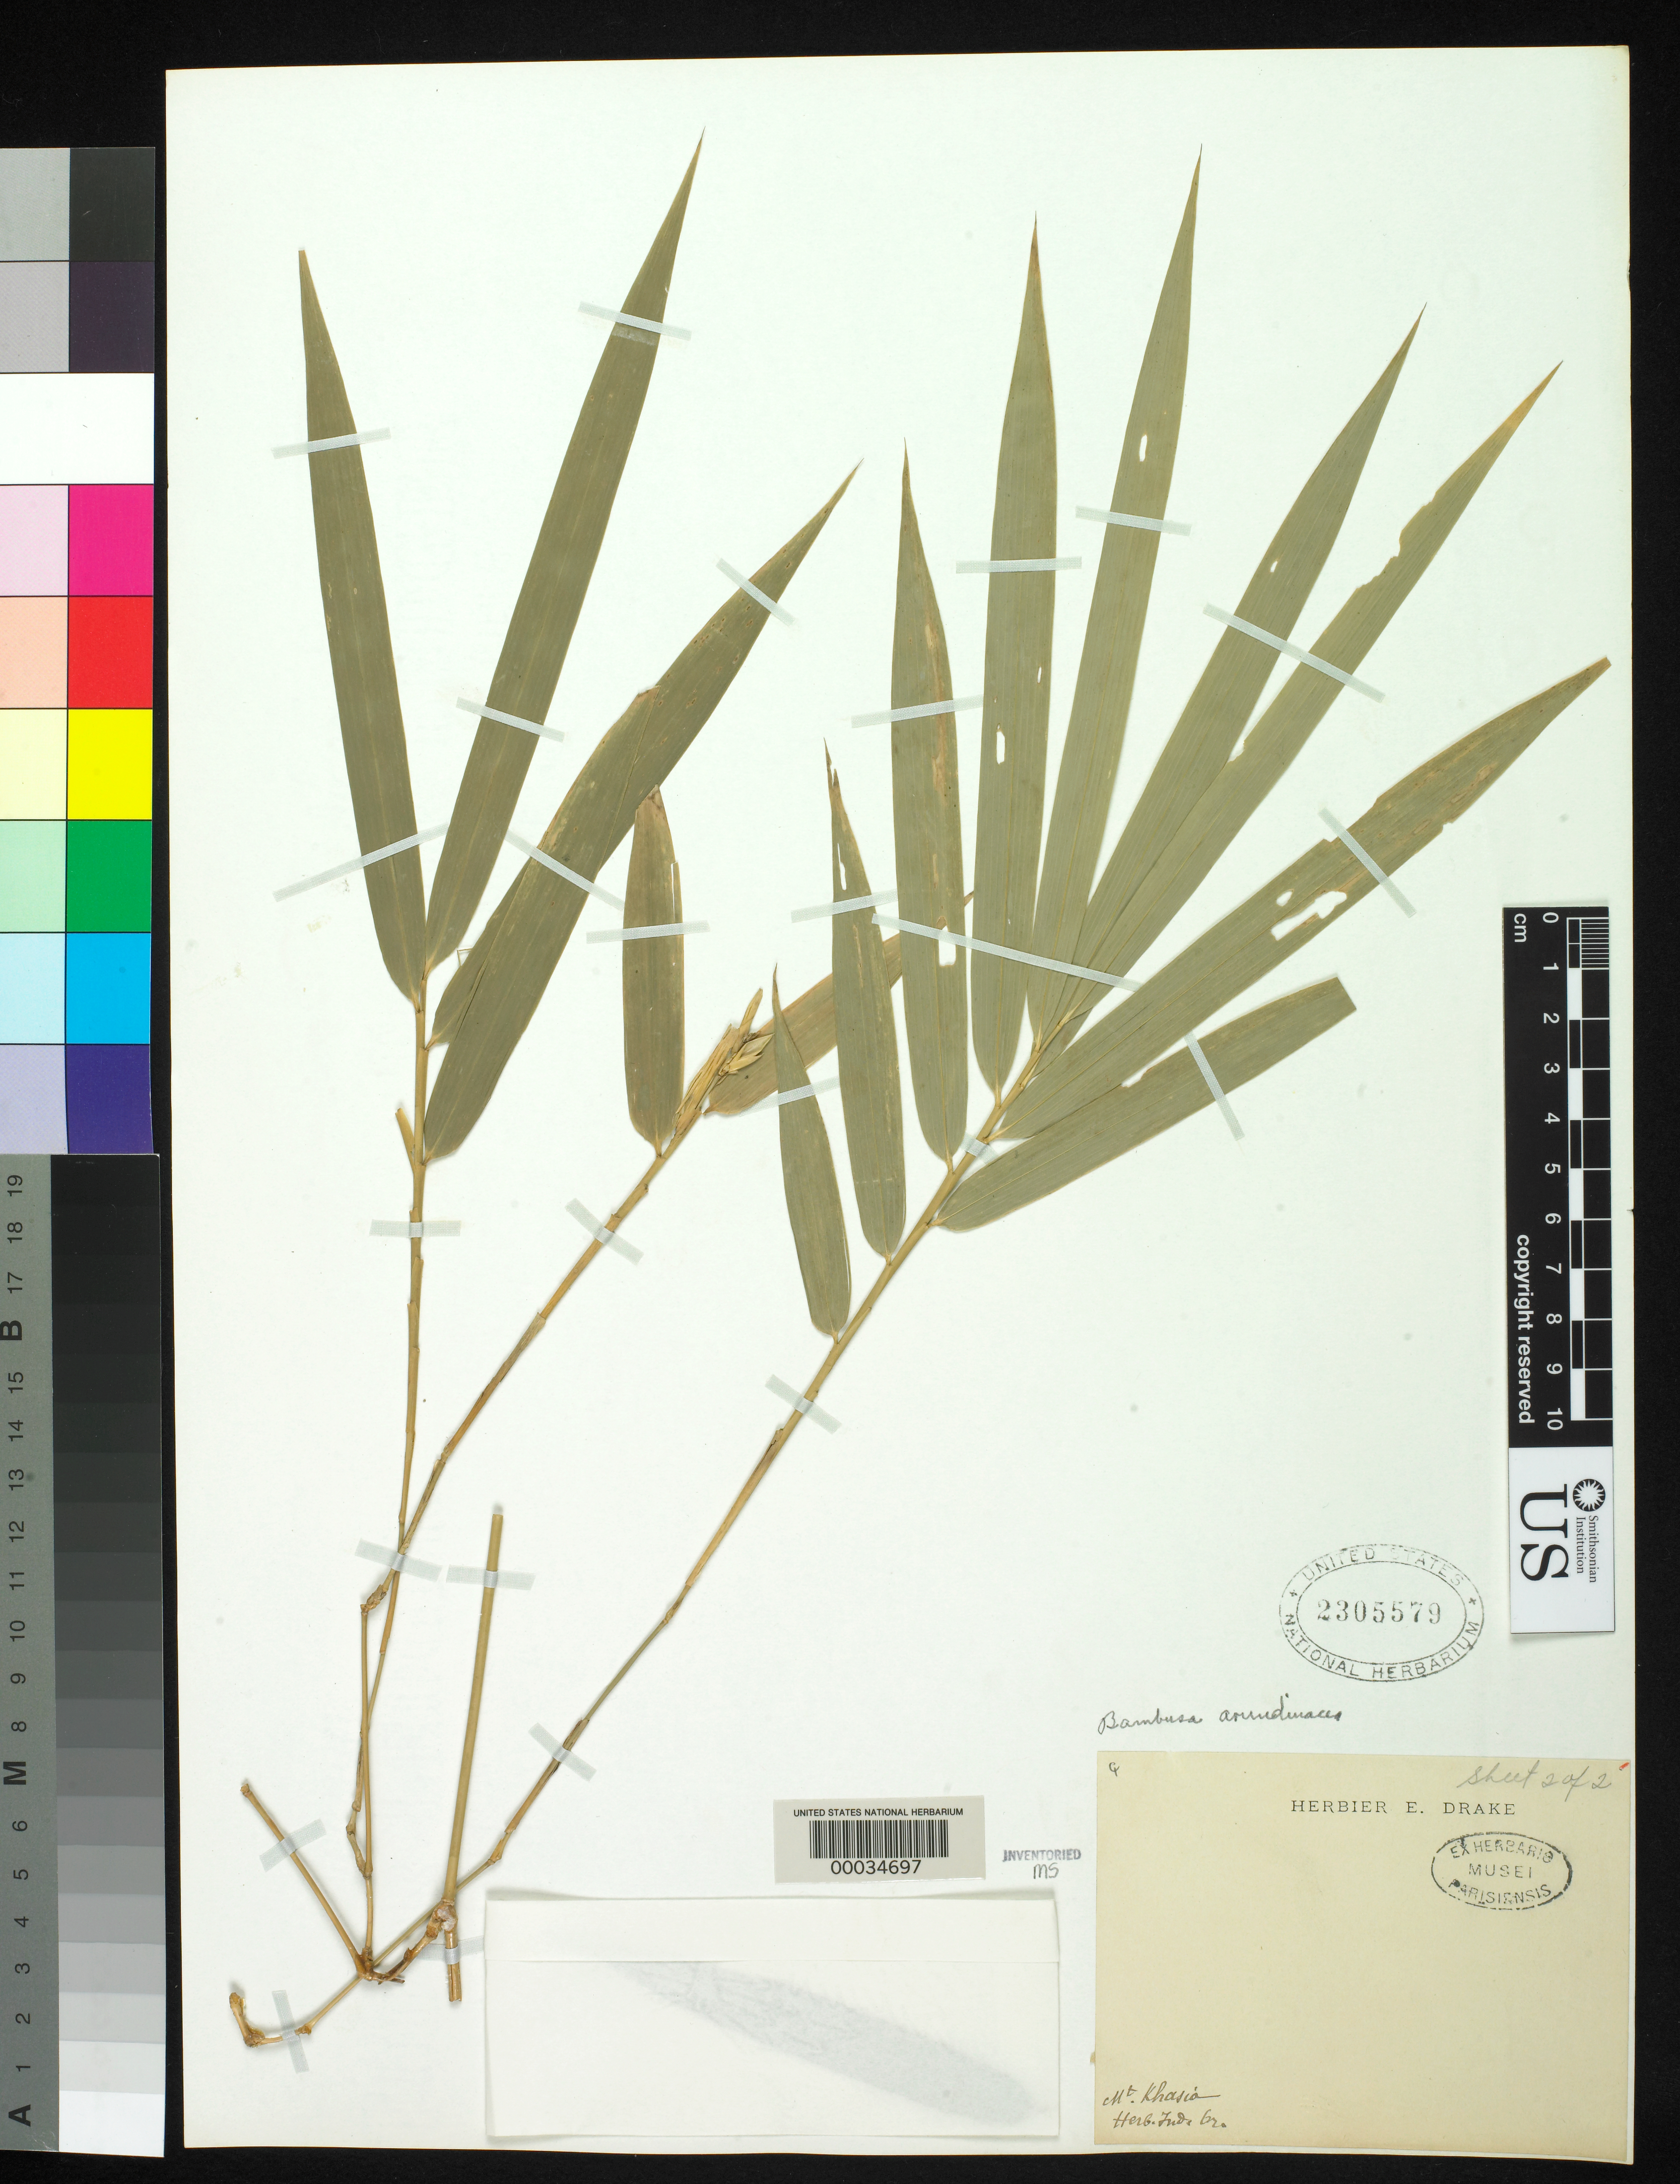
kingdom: Plantae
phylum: Tracheophyta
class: Liliopsida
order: Poales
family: Poaceae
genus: Bambusa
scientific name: Bambusa bambos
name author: (L.) Voss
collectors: ex herb. E. Drake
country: India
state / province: Meghalaya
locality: Mt. khasi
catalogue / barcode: US 2305579